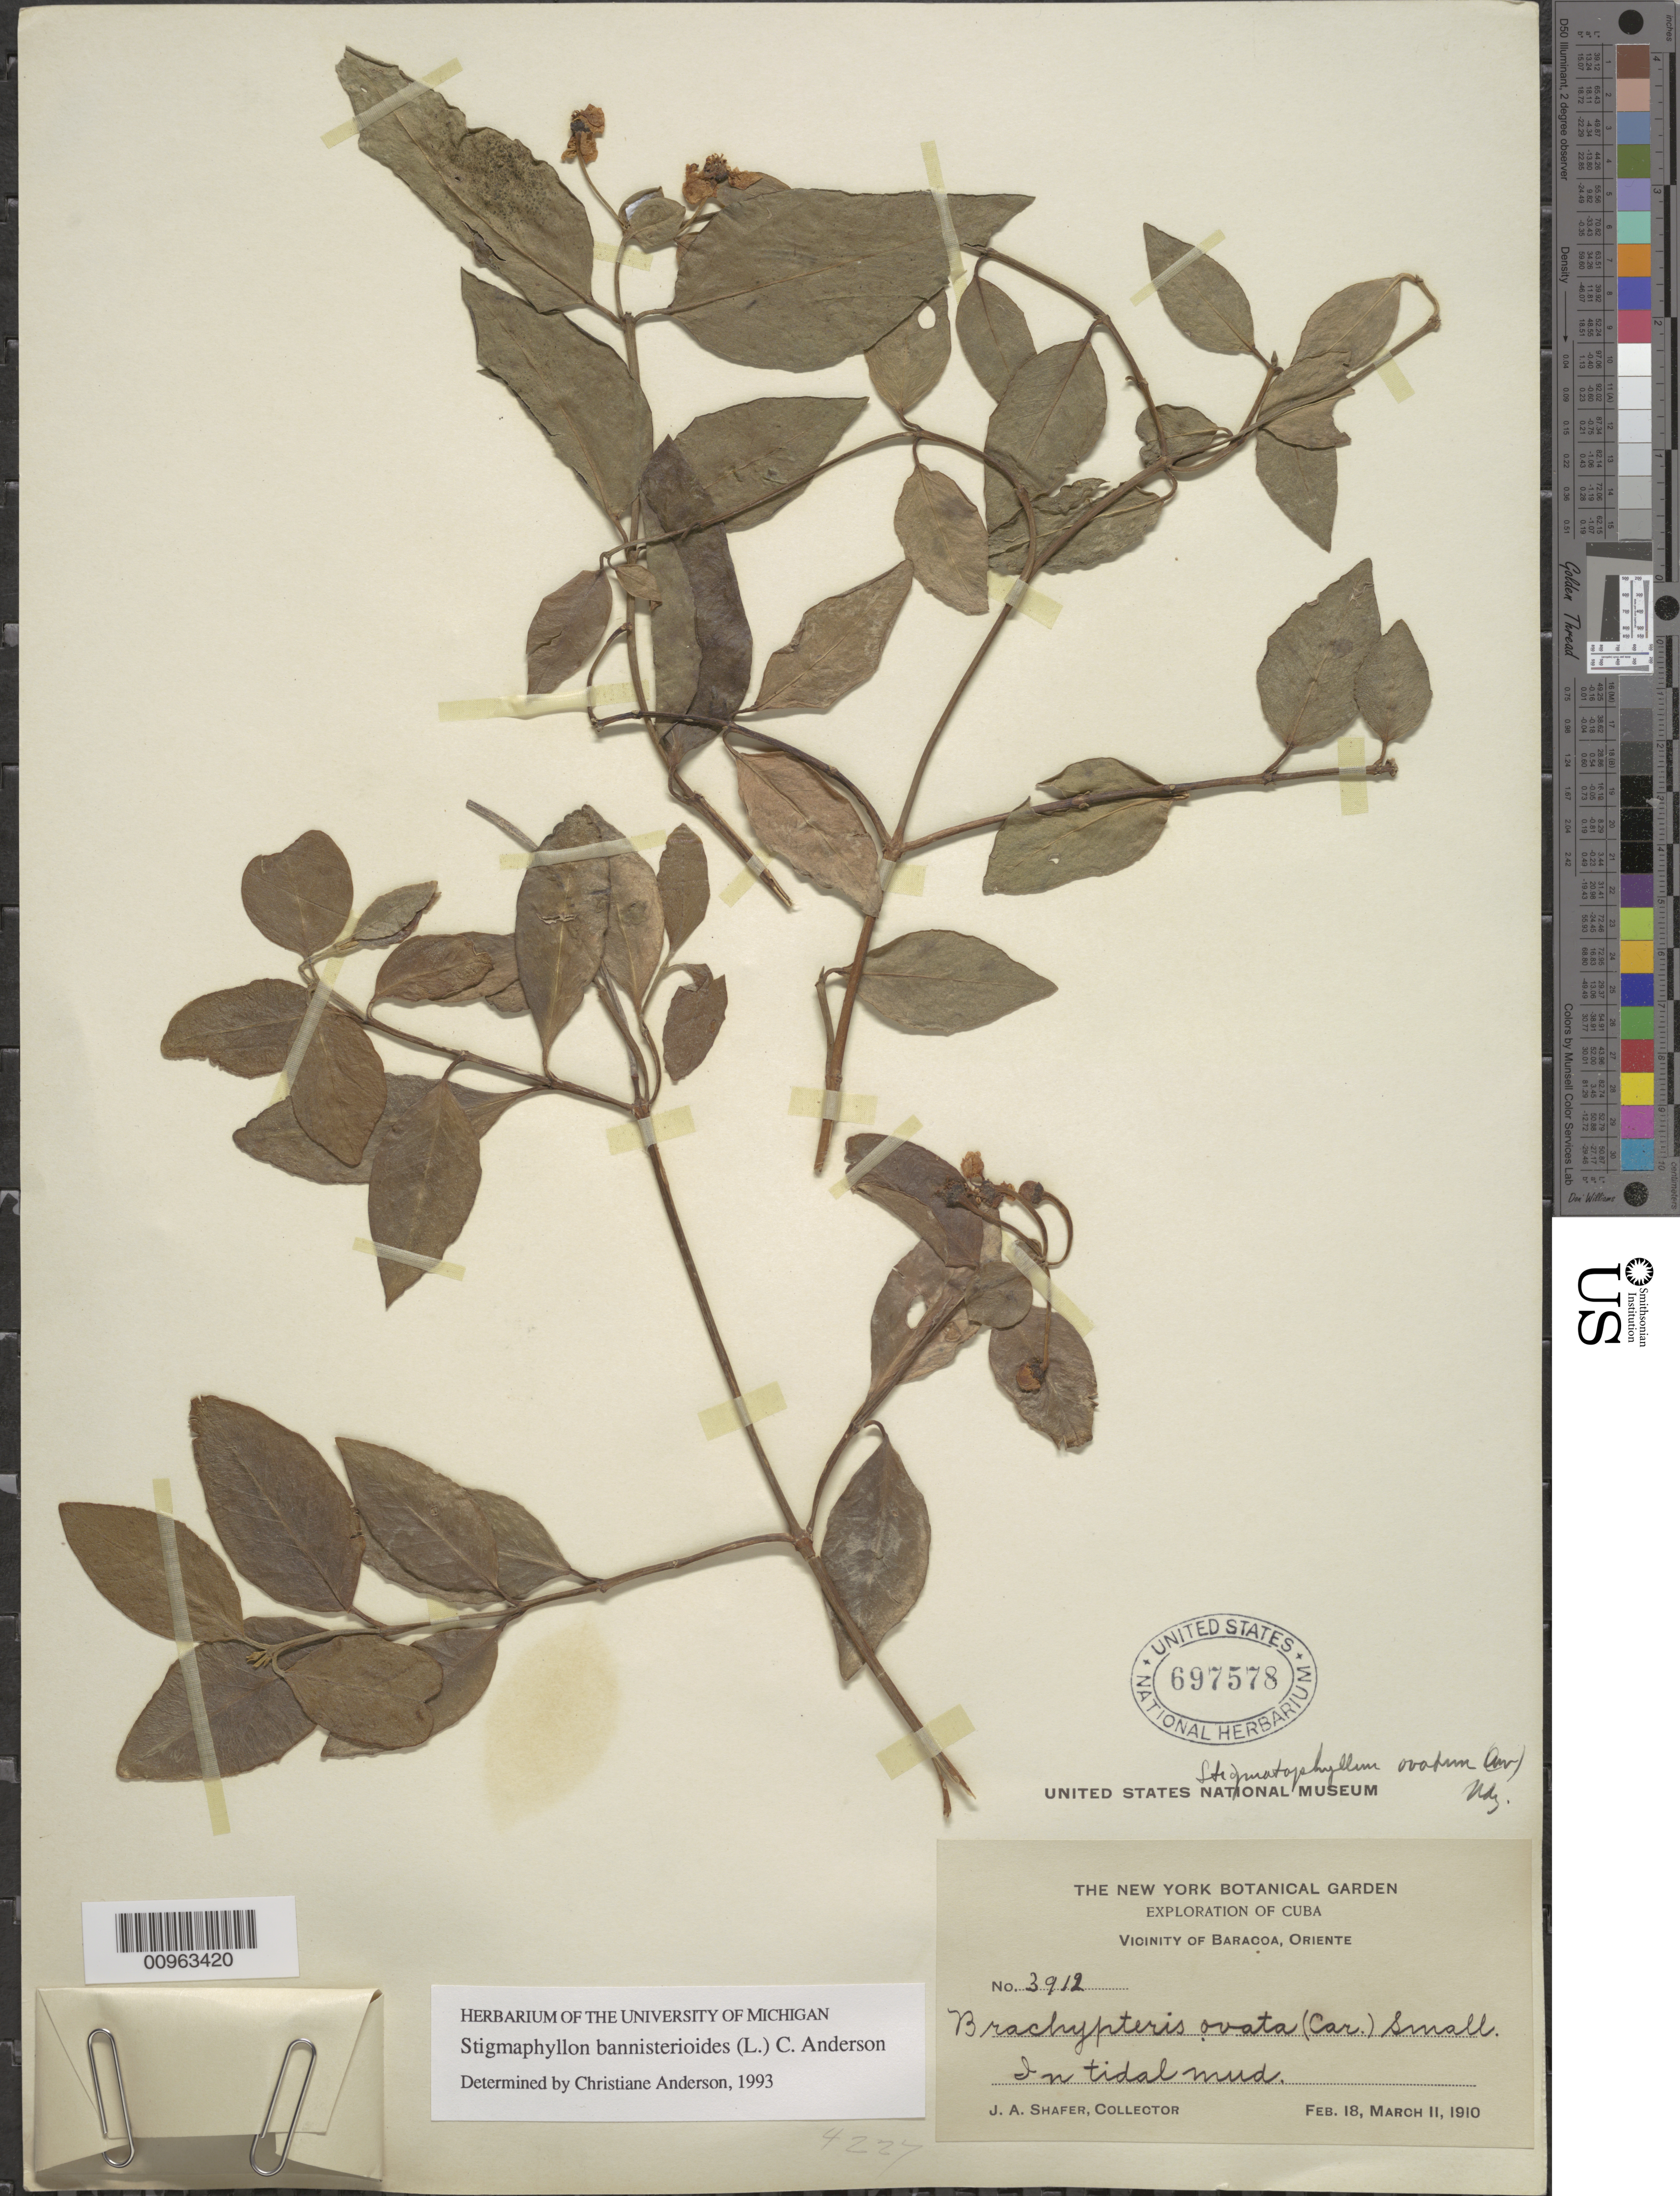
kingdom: Plantae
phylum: Tracheophyta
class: Magnoliopsida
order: Malpighiales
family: Malpighiaceae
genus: Stigmaphyllon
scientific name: Stigmaphyllon bannisterioides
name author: (L.) C.E. Anderson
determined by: Anderson, C.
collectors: J. A. Shafer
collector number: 3912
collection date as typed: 18 Feb 1910 to 11 Mar 1910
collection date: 1910-02-18/1910-03-11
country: Cuba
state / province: Guantanamo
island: Cuba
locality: Vicinity of Baracoa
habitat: In tidal mound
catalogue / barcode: US 697578